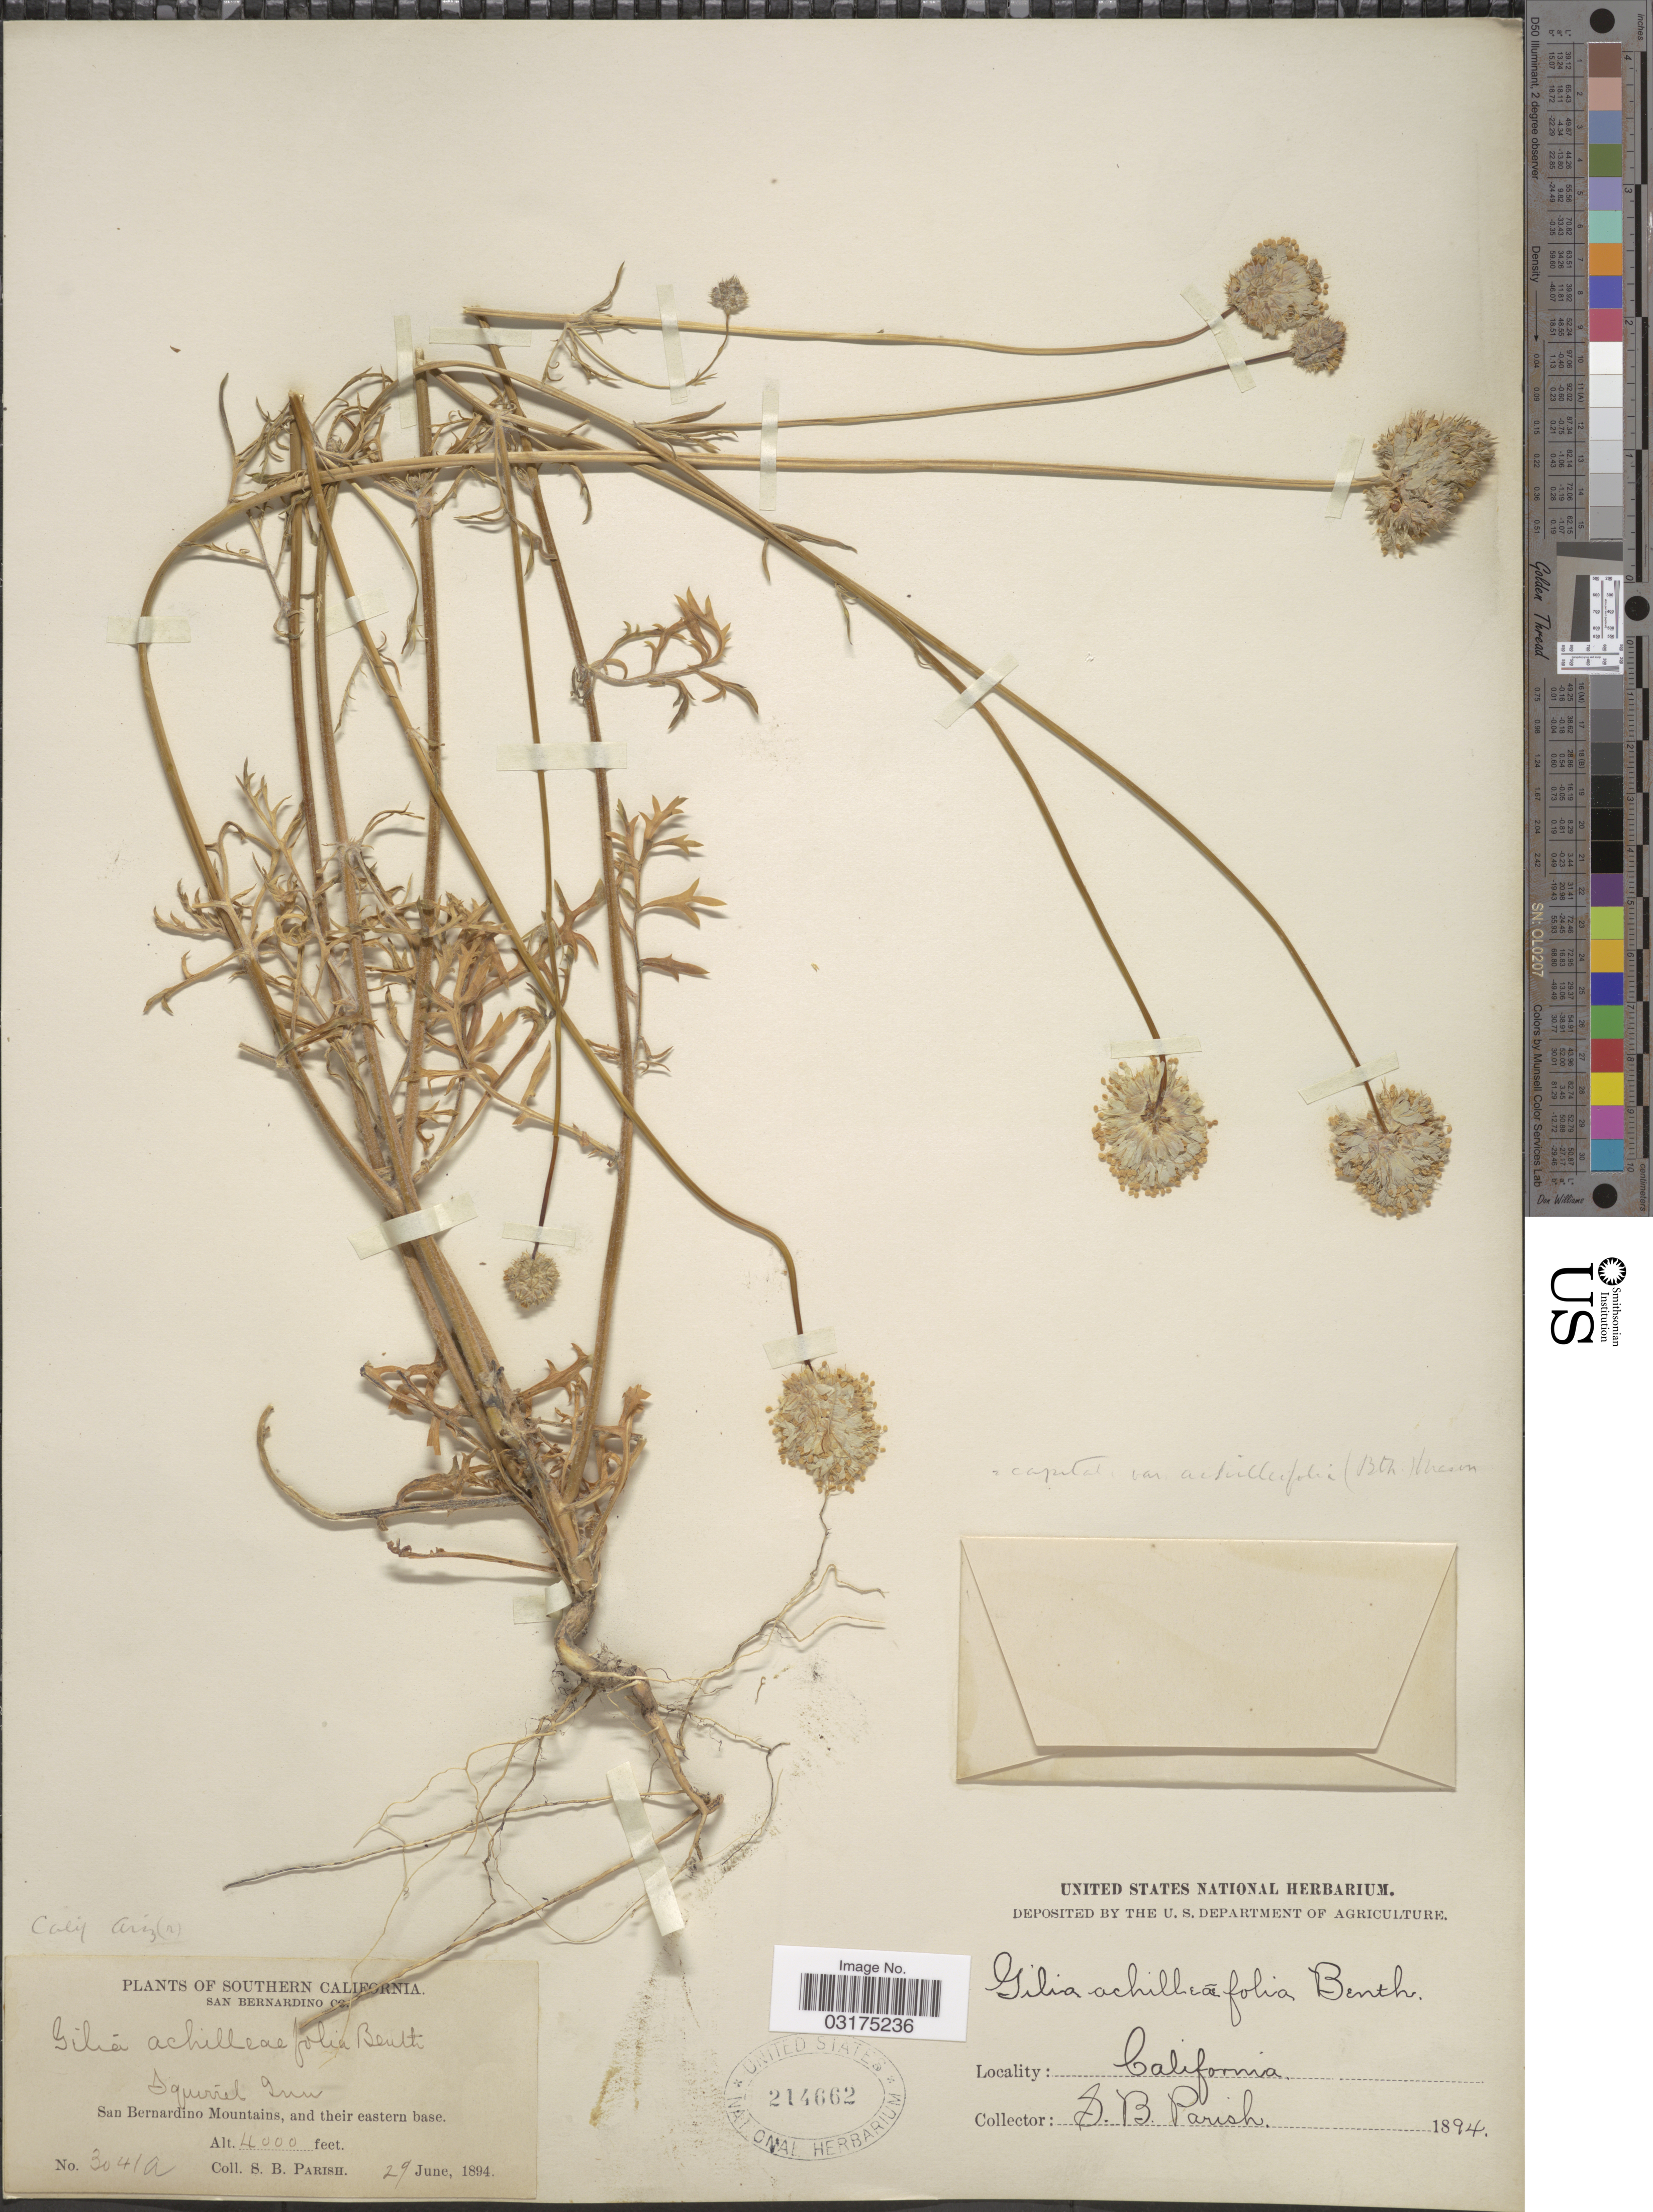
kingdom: Plantae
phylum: Tracheophyta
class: Magnoliopsida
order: Ericales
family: Polemoniaceae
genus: Gilia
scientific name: Gilia capitata subsp. abrotanifolia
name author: (Nutt. ex Greene) V.E. Grant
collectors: S. B. Parish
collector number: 3041a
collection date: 1894-06-29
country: United States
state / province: California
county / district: San Bernardino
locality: Southern California, San Bernardino Co., Squirrel Inn, San Bernardino Mountains, and their eastern base.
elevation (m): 1219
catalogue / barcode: US 214662